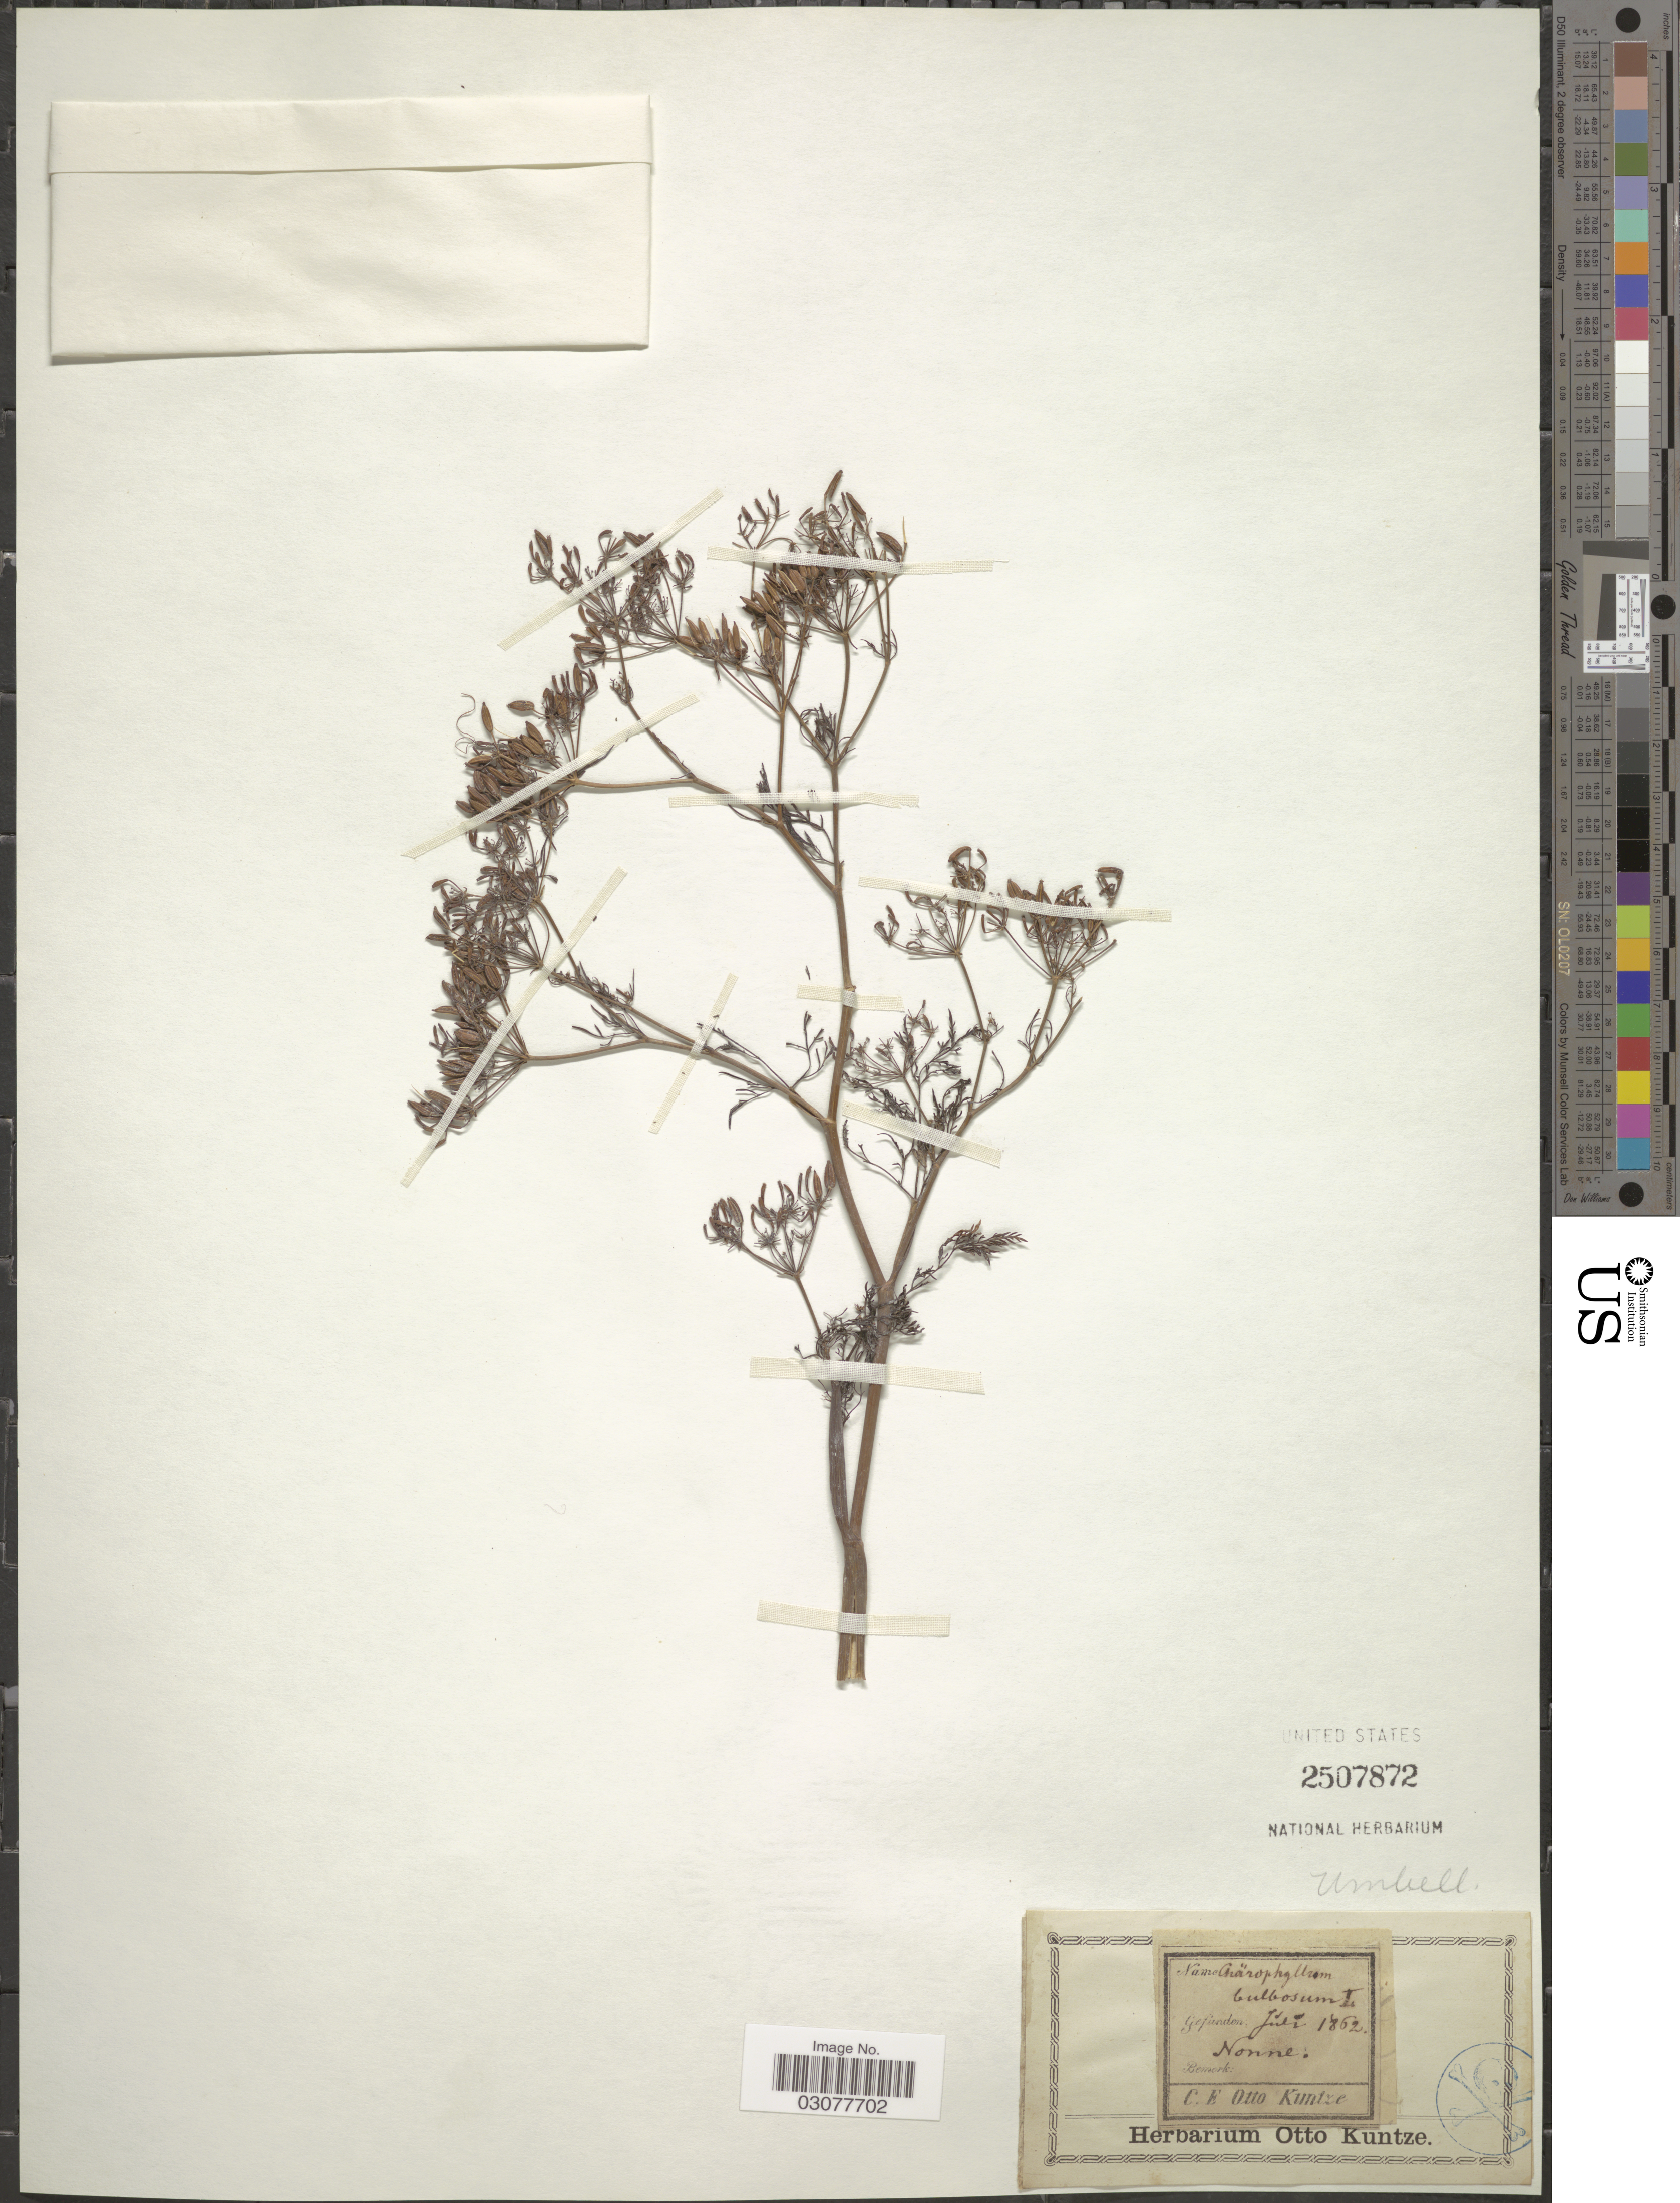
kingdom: Plantae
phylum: Tracheophyta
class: Magnoliopsida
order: Apiales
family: Apiaceae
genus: Chaerophyllum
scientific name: Chaerophyllum bulbosum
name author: L.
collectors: C.E.O. Kuntze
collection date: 1862-07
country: Germany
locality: Nonne.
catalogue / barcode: US 2507872